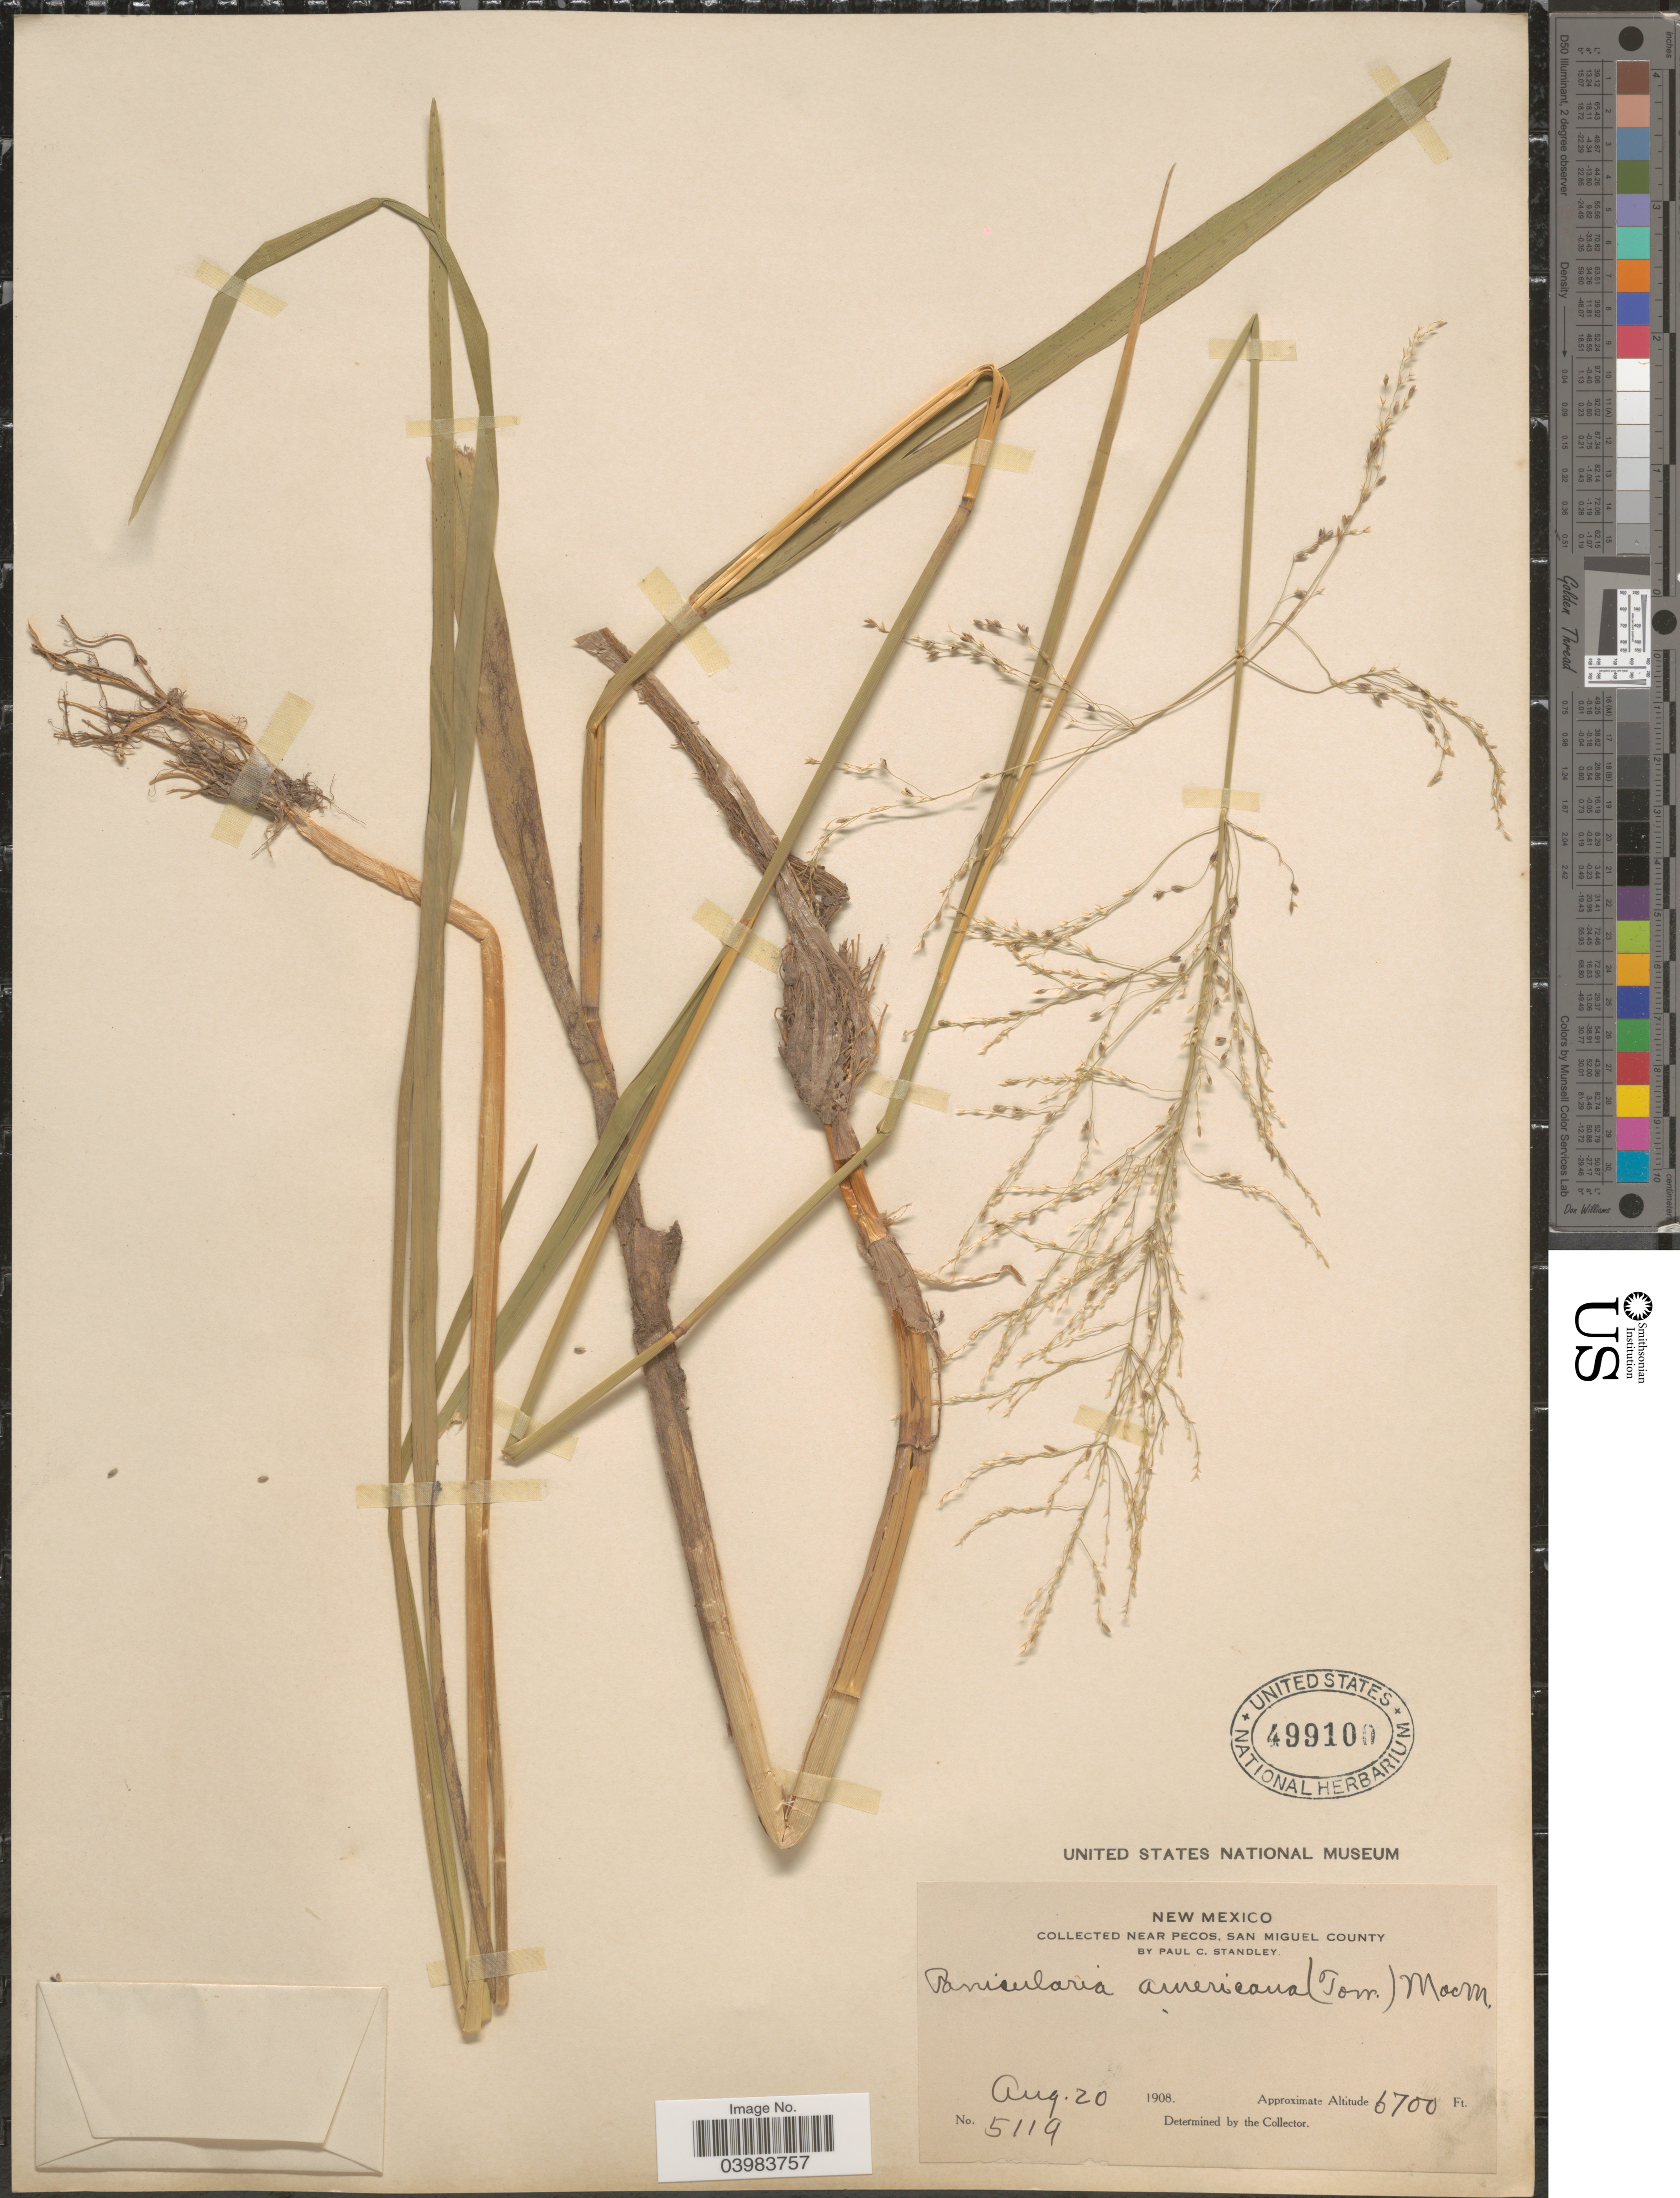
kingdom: Plantae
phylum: Tracheophyta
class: Liliopsida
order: Poales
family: Poaceae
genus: Glyceria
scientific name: Glyceria grandis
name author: S. Watson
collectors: P. C. Standley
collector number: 5119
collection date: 1908-08-20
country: United States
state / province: New Mexico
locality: Near Pecos, San Miguel County.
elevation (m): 2042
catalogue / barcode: US 499100